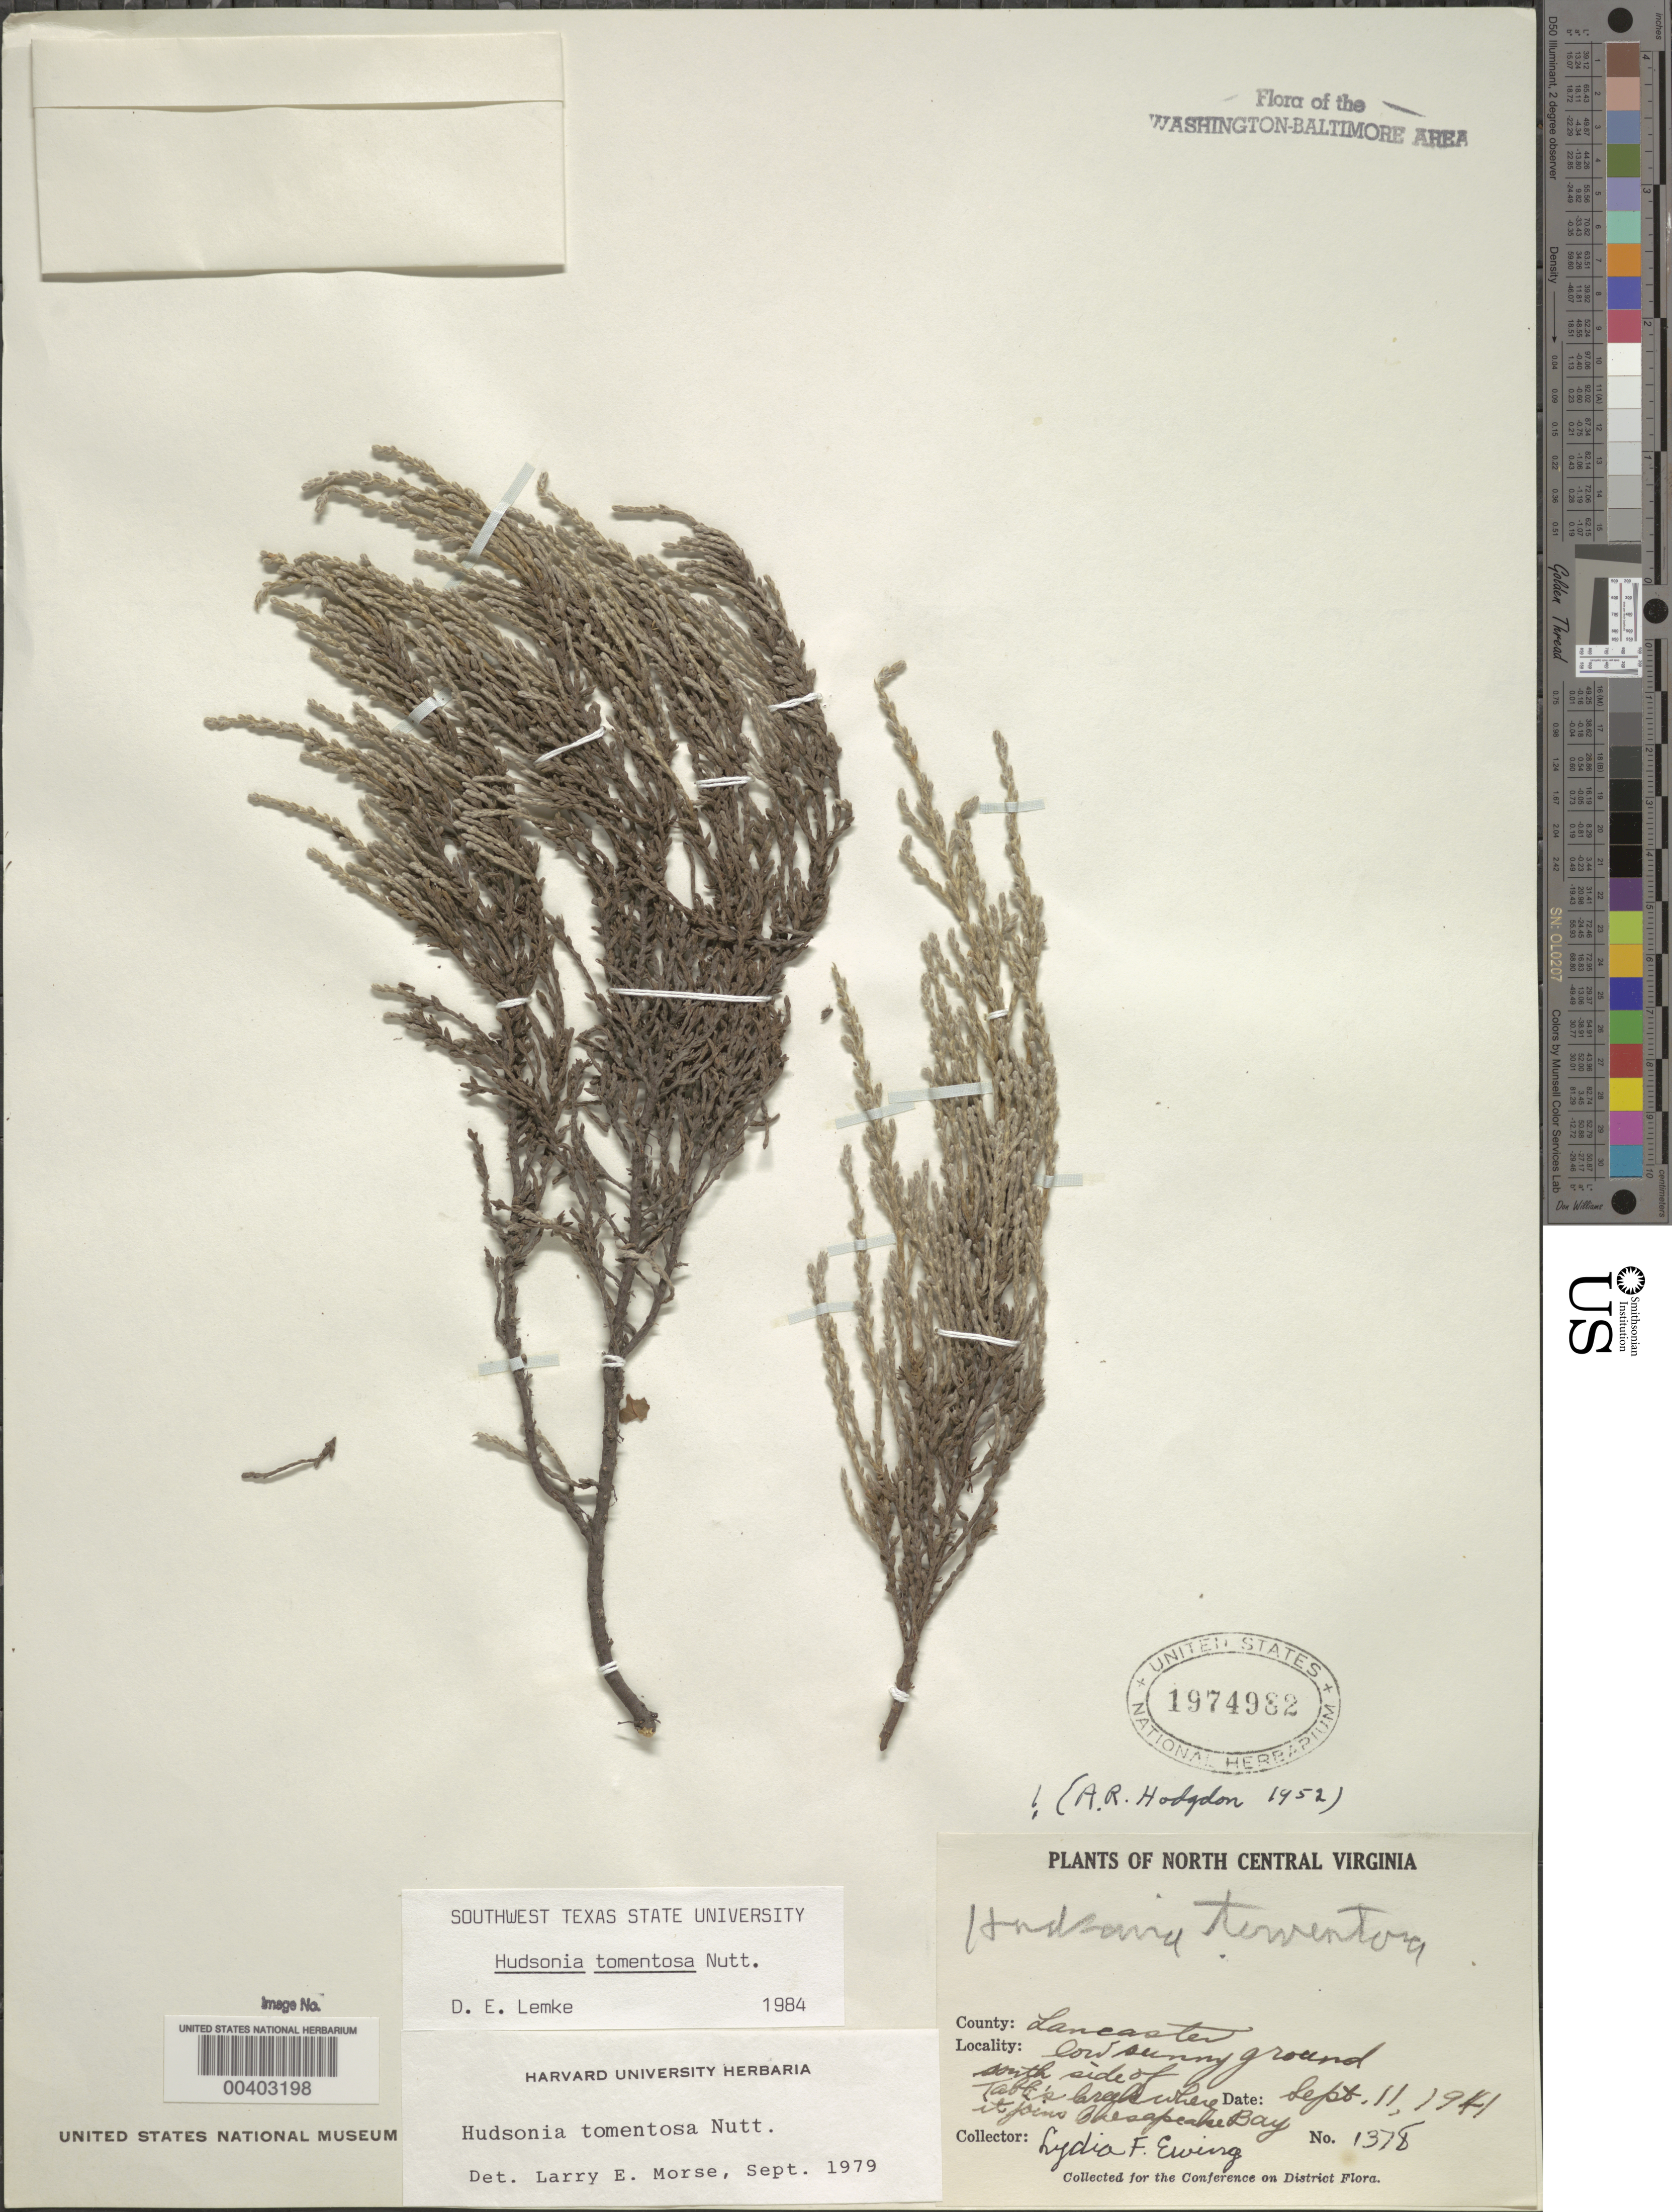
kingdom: Plantae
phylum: Tracheophyta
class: Magnoliopsida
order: Malvales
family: Cistaceae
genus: Hudsonia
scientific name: Hudsonia tomentosa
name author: Nutt.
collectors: L. Ewing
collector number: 1378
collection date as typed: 11 Sep 1941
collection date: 1941-09-11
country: United States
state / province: Virginia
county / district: Lancaster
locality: Tabbs Creek, at Chesapeake Bay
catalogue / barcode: US 1974982